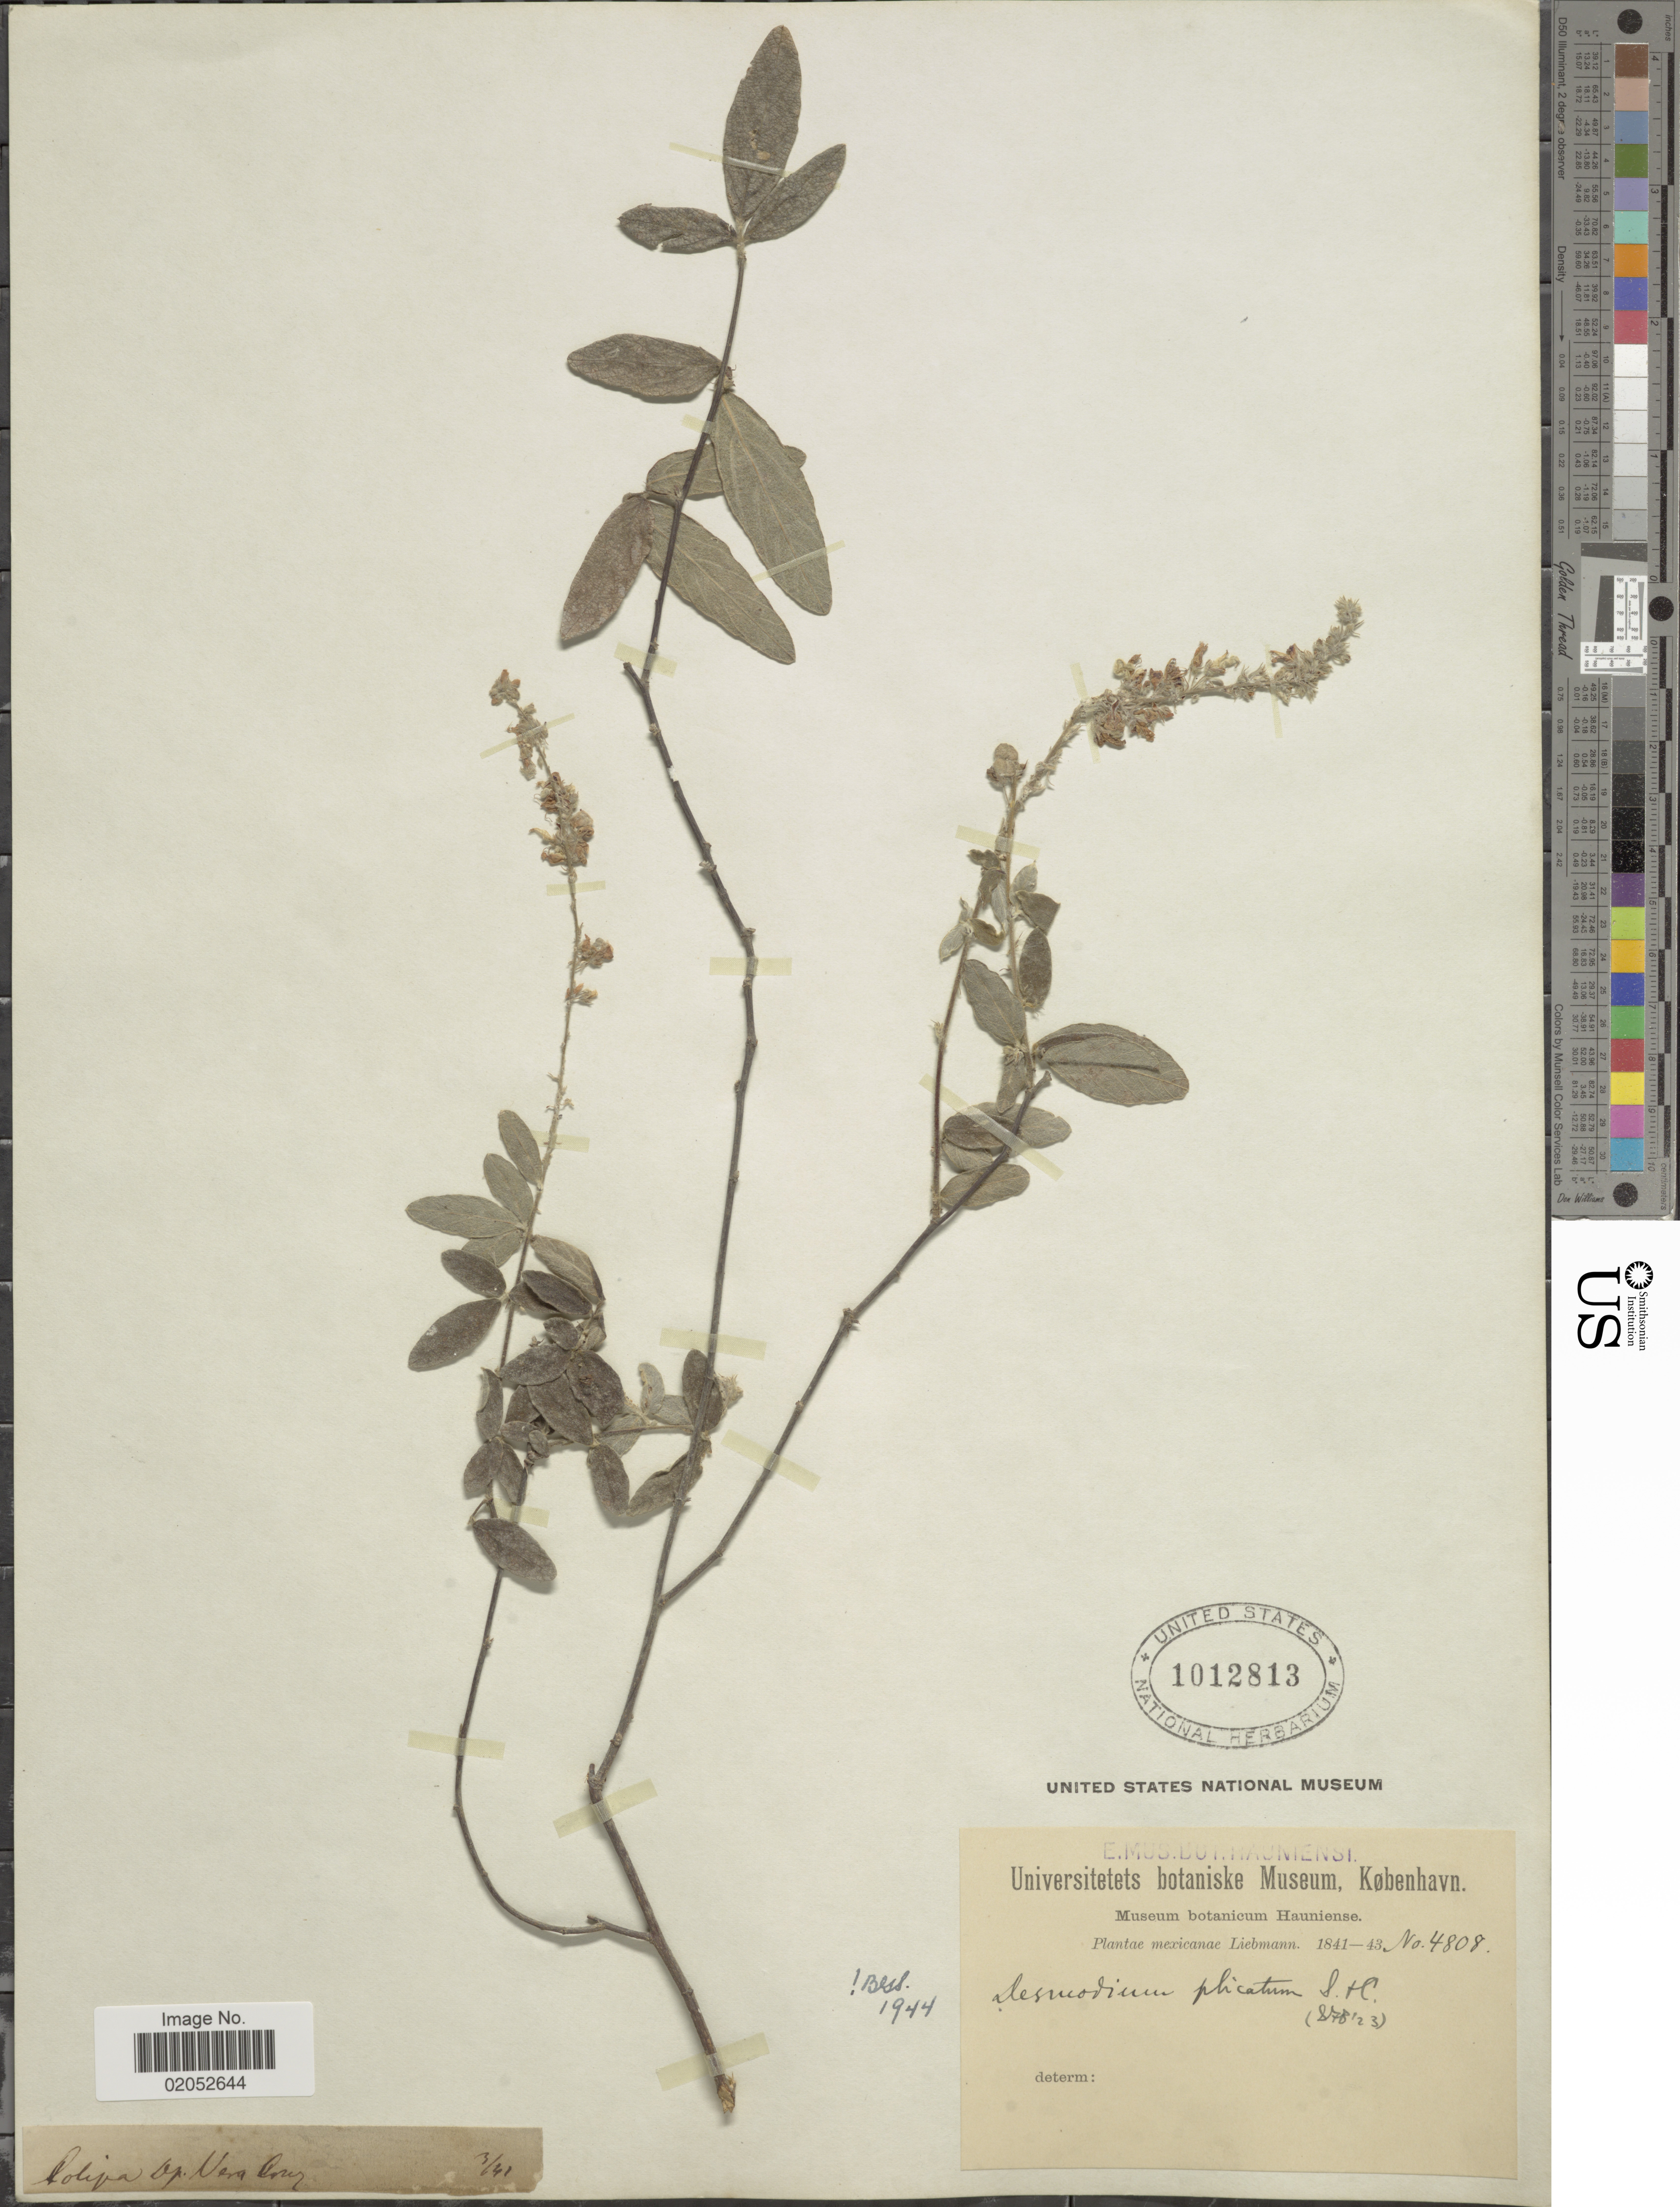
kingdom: Plantae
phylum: Tracheophyta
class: Magnoliopsida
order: Fabales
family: Fabaceae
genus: Desmodium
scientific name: Desmodium plicatum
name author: Schltdl. & Cham.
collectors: Liebmann, --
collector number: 4808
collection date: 1841/1843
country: Mexico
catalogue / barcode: US 1012813